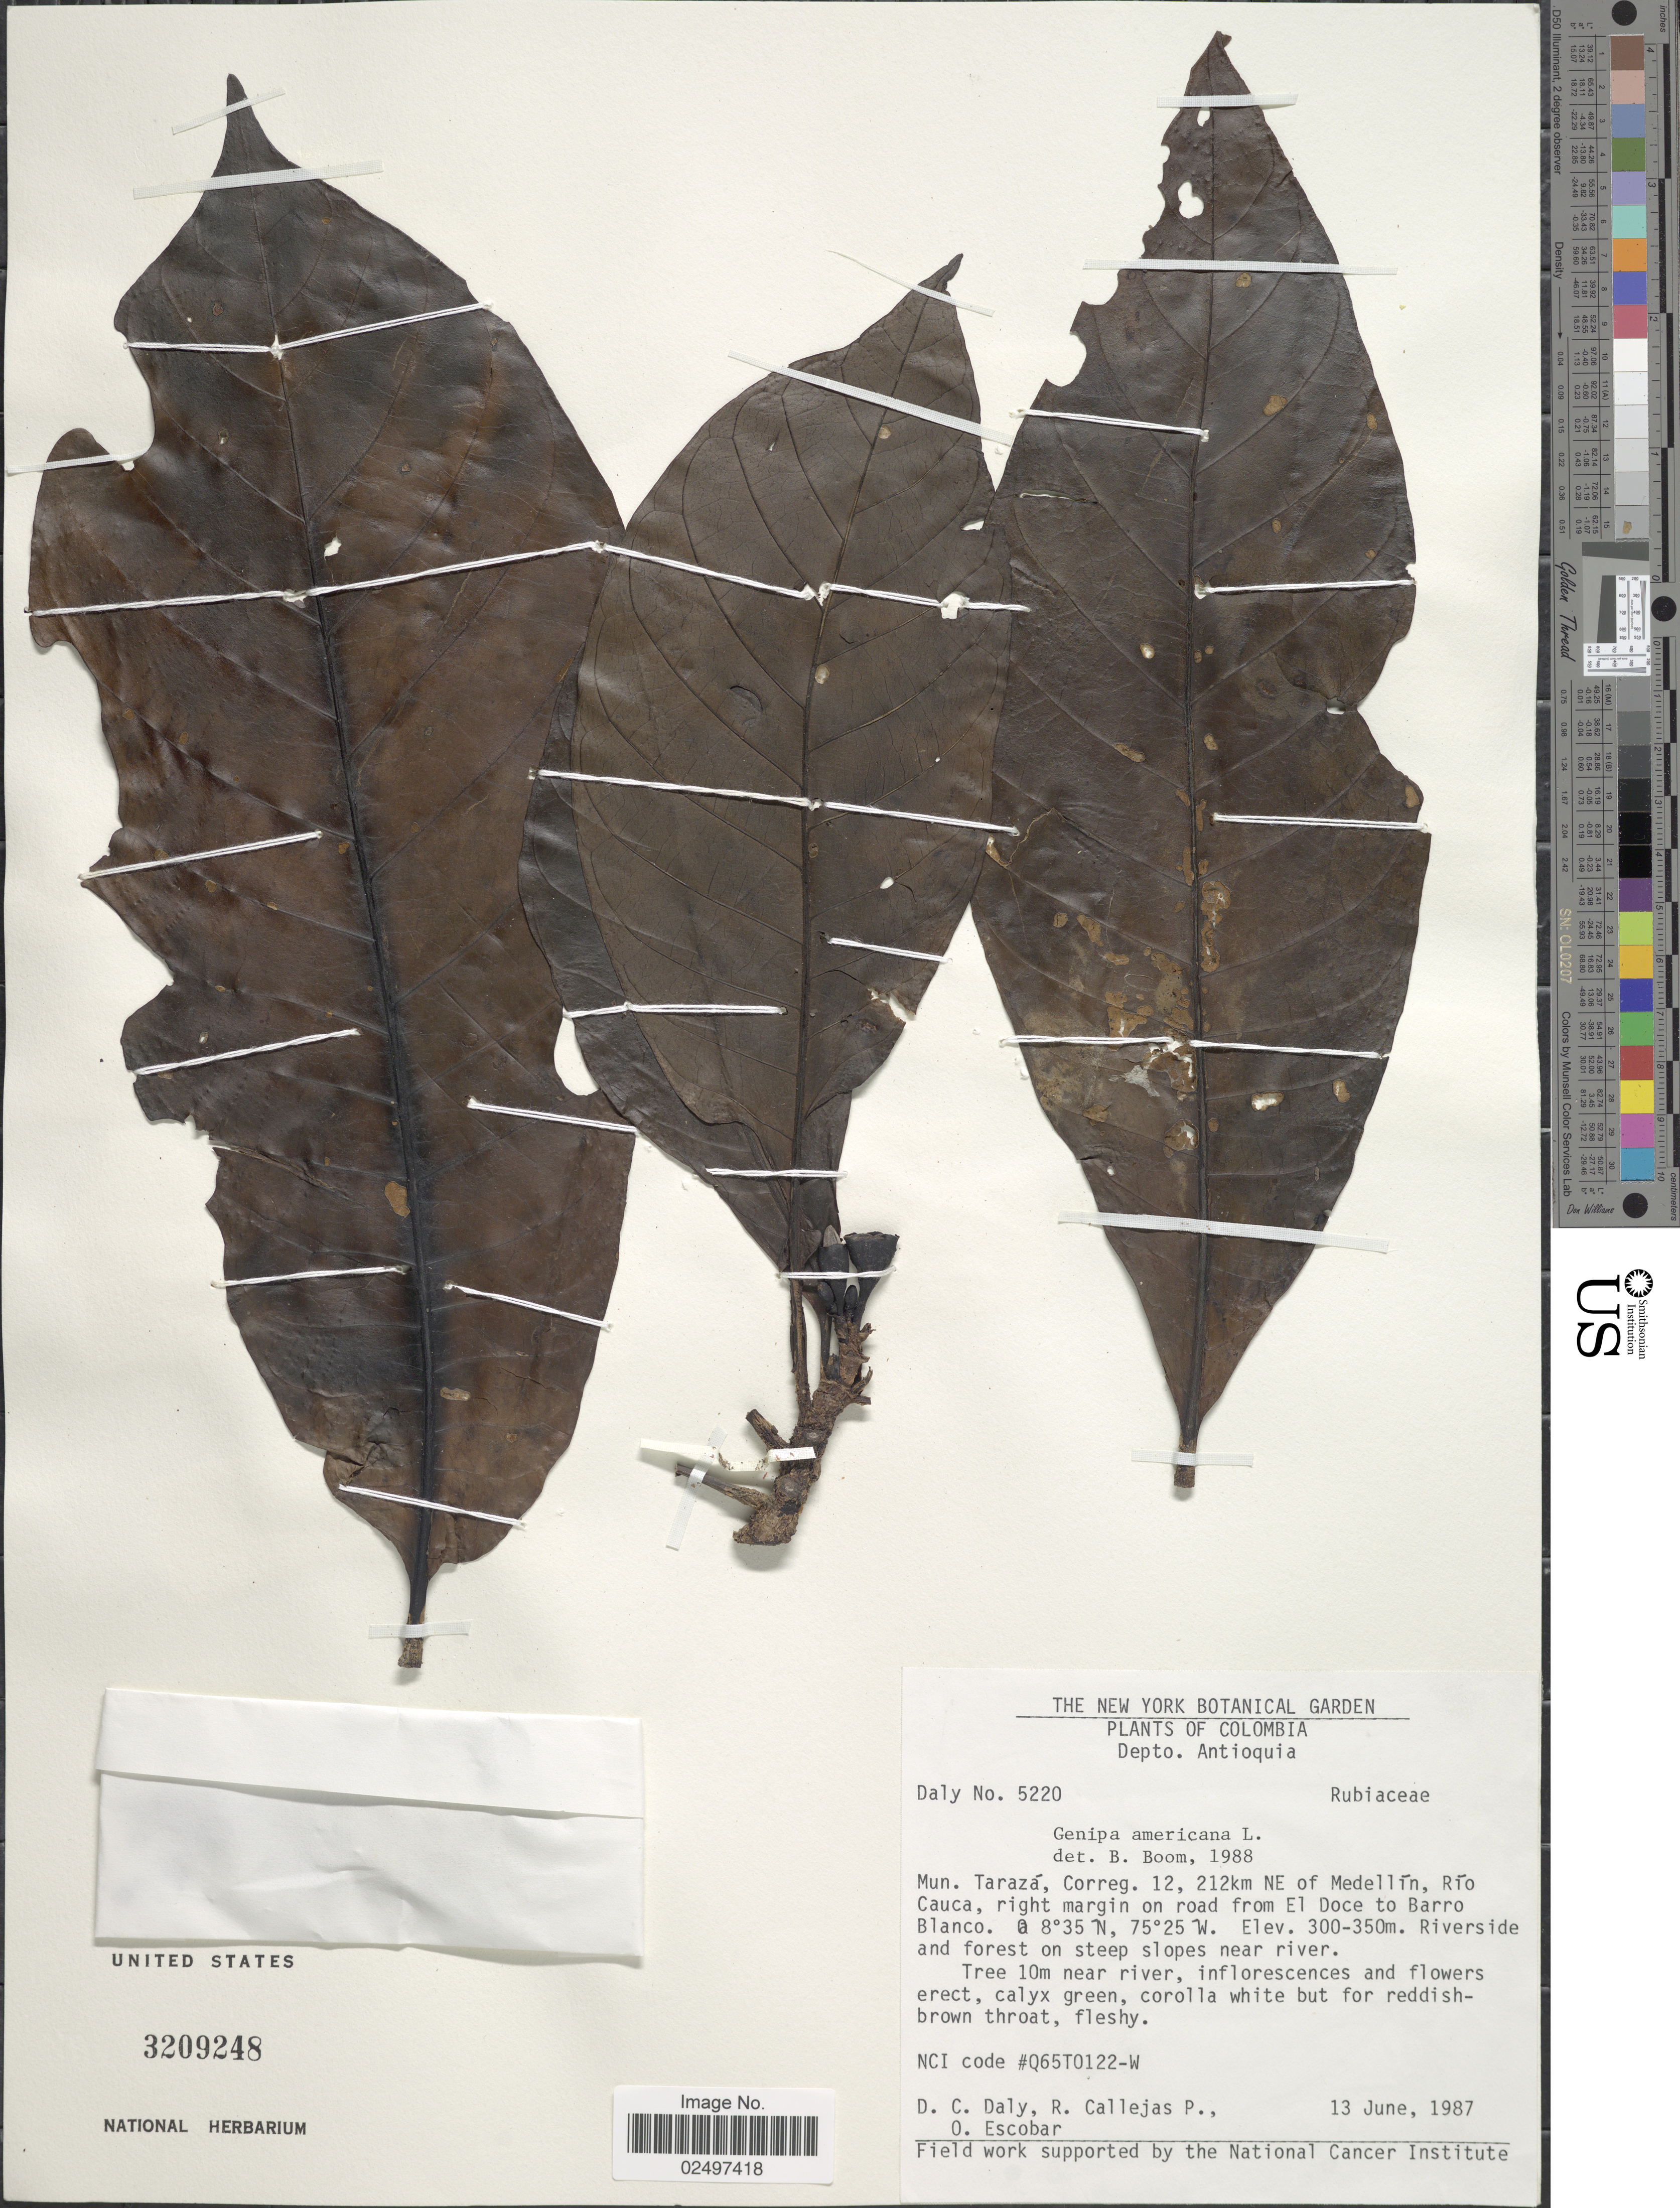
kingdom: Plantae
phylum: Tracheophyta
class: Magnoliopsida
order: Gentianales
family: Rubiaceae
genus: Genipa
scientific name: Genipa americana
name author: L.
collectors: D. C. Daly, R. Callejas & O. Escobar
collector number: Daly 5220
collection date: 1987-06-13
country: Colombia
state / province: Antioquia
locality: Depto. Antioquia. Mun. Taraza, Correg. 12, 212km NE of Medellin, Rio Cauca, right margin on road from El Doce to Barro Blanco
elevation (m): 300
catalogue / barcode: US 3209248